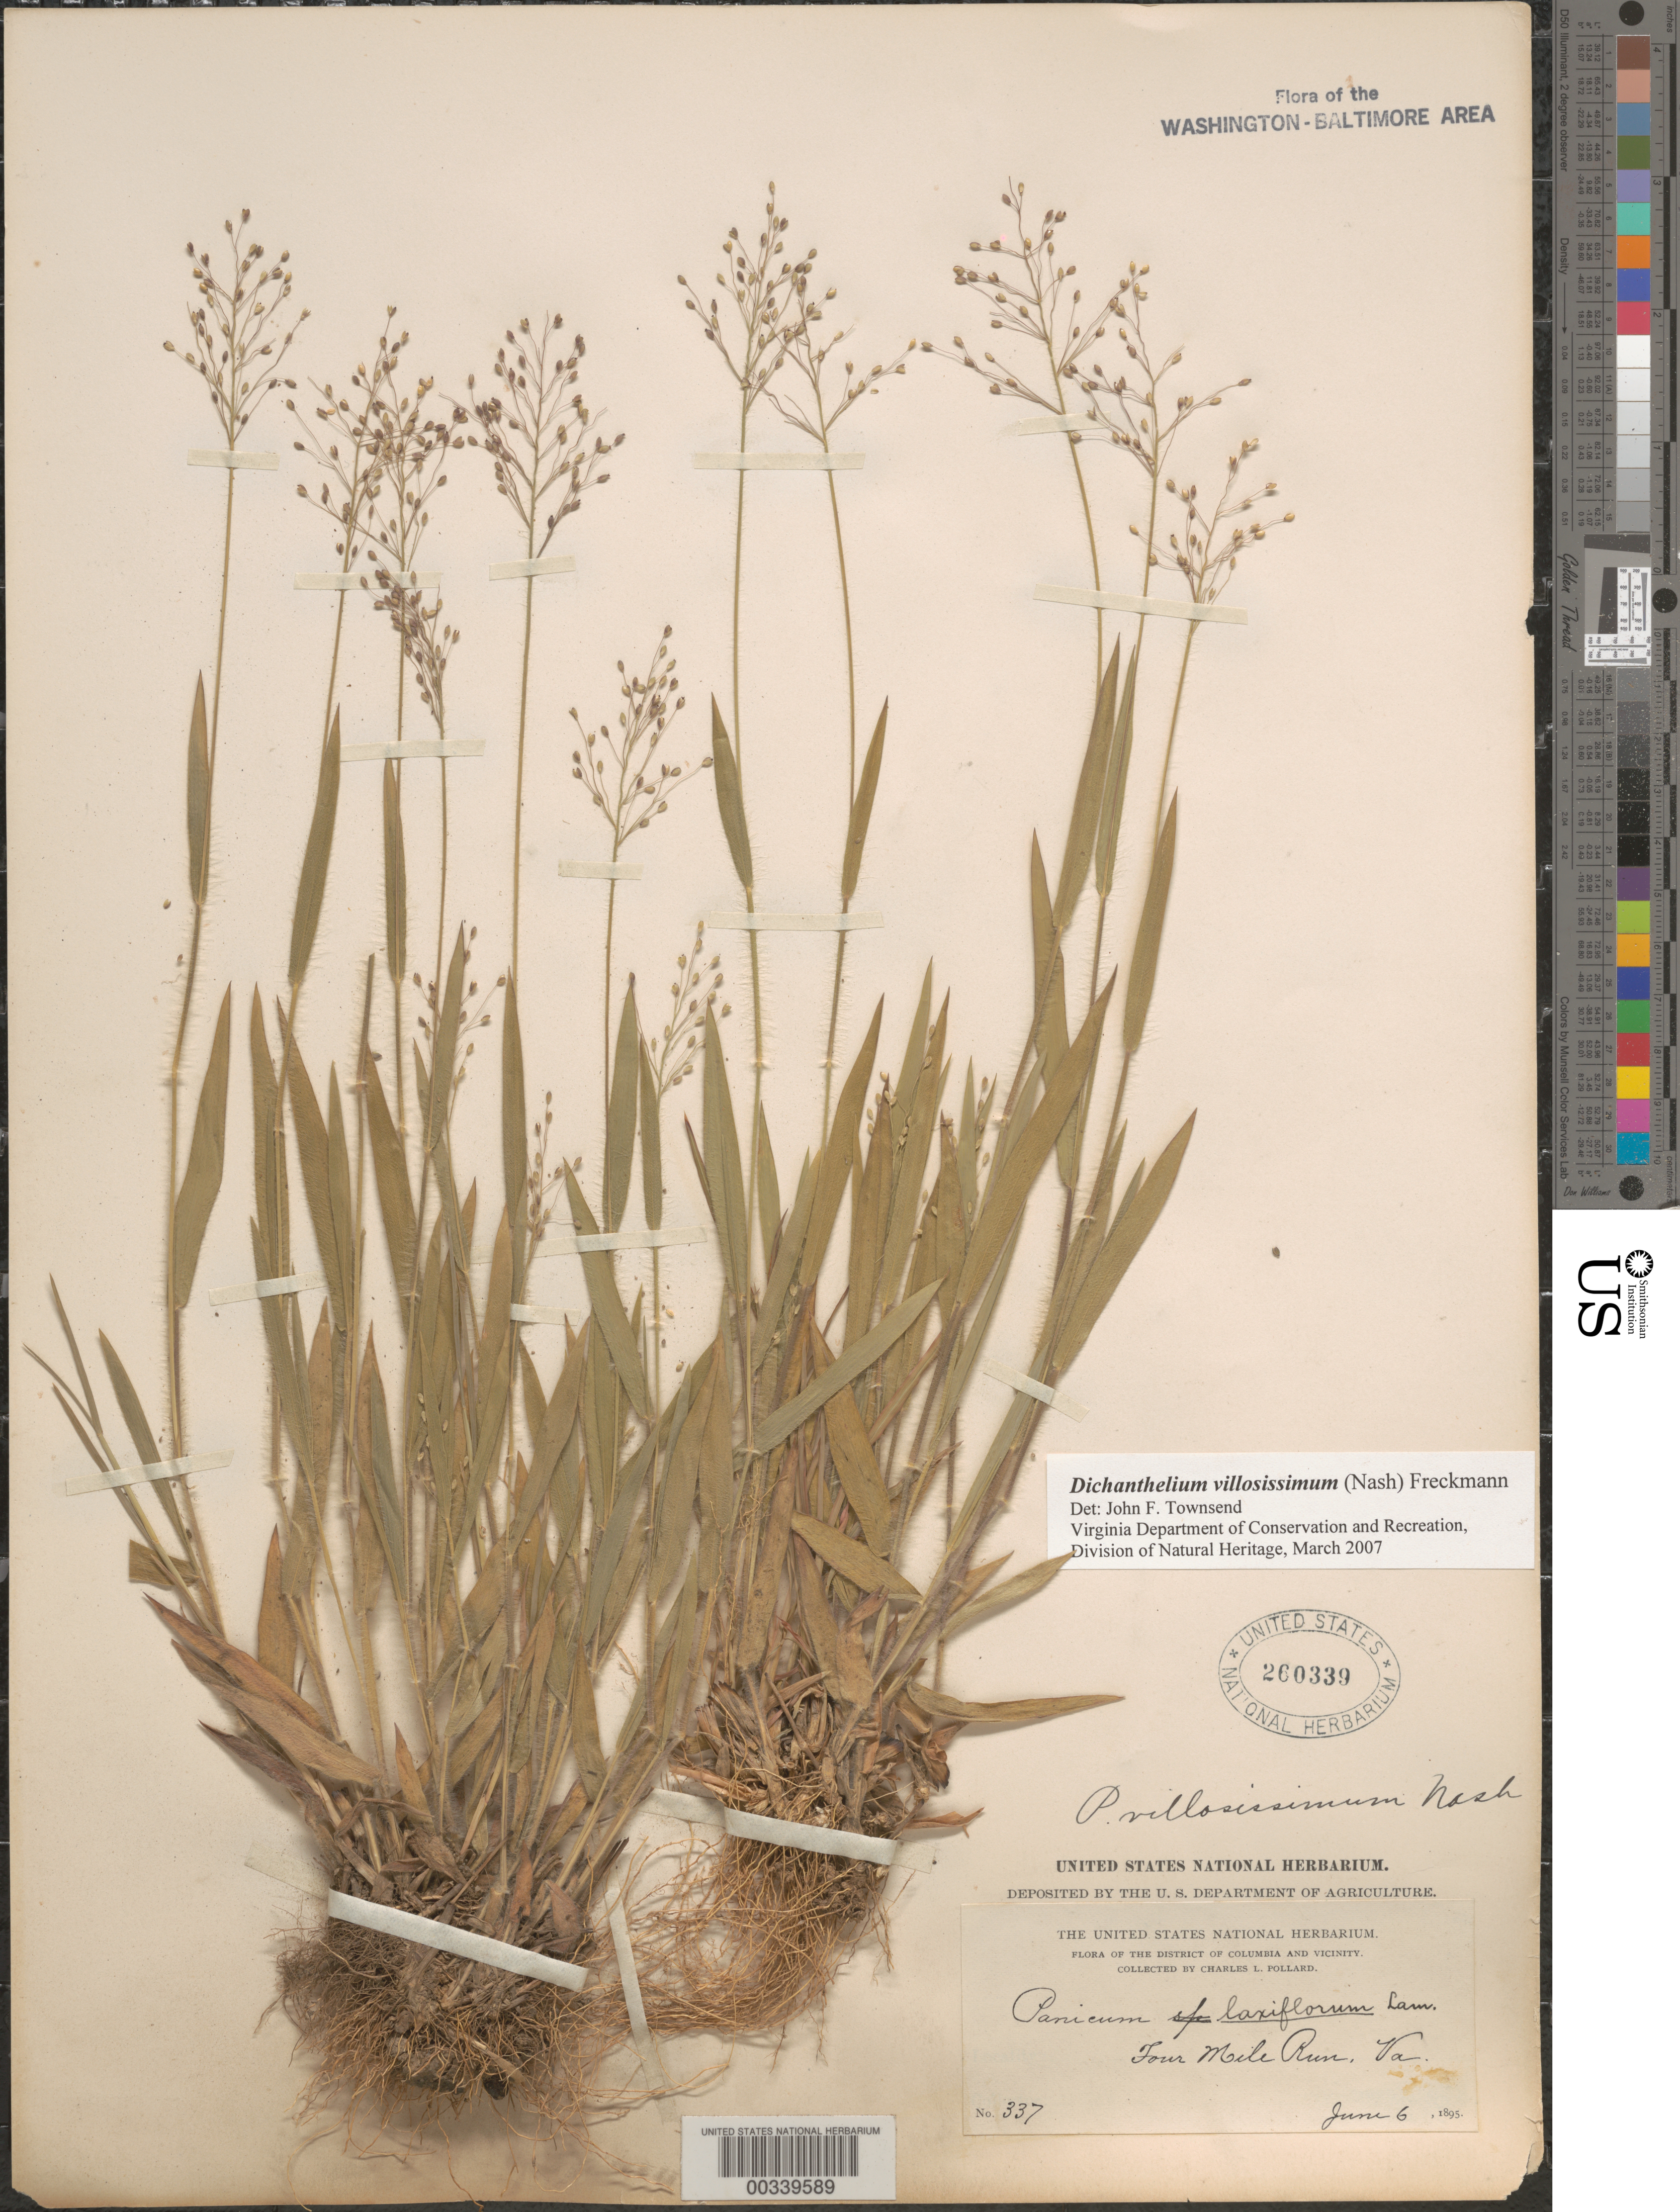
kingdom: Plantae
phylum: Tracheophyta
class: Liliopsida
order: Poales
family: Poaceae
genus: Dichanthelium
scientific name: Dichanthelium ovale subsp. villosissimum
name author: (Nash) Freckmann & Lelong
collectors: C. L. Pollard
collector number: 337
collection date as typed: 06 Jun 1895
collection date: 1895-06-06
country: United States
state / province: Virginia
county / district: Arlington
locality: Four Mile Run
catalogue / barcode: US 260339